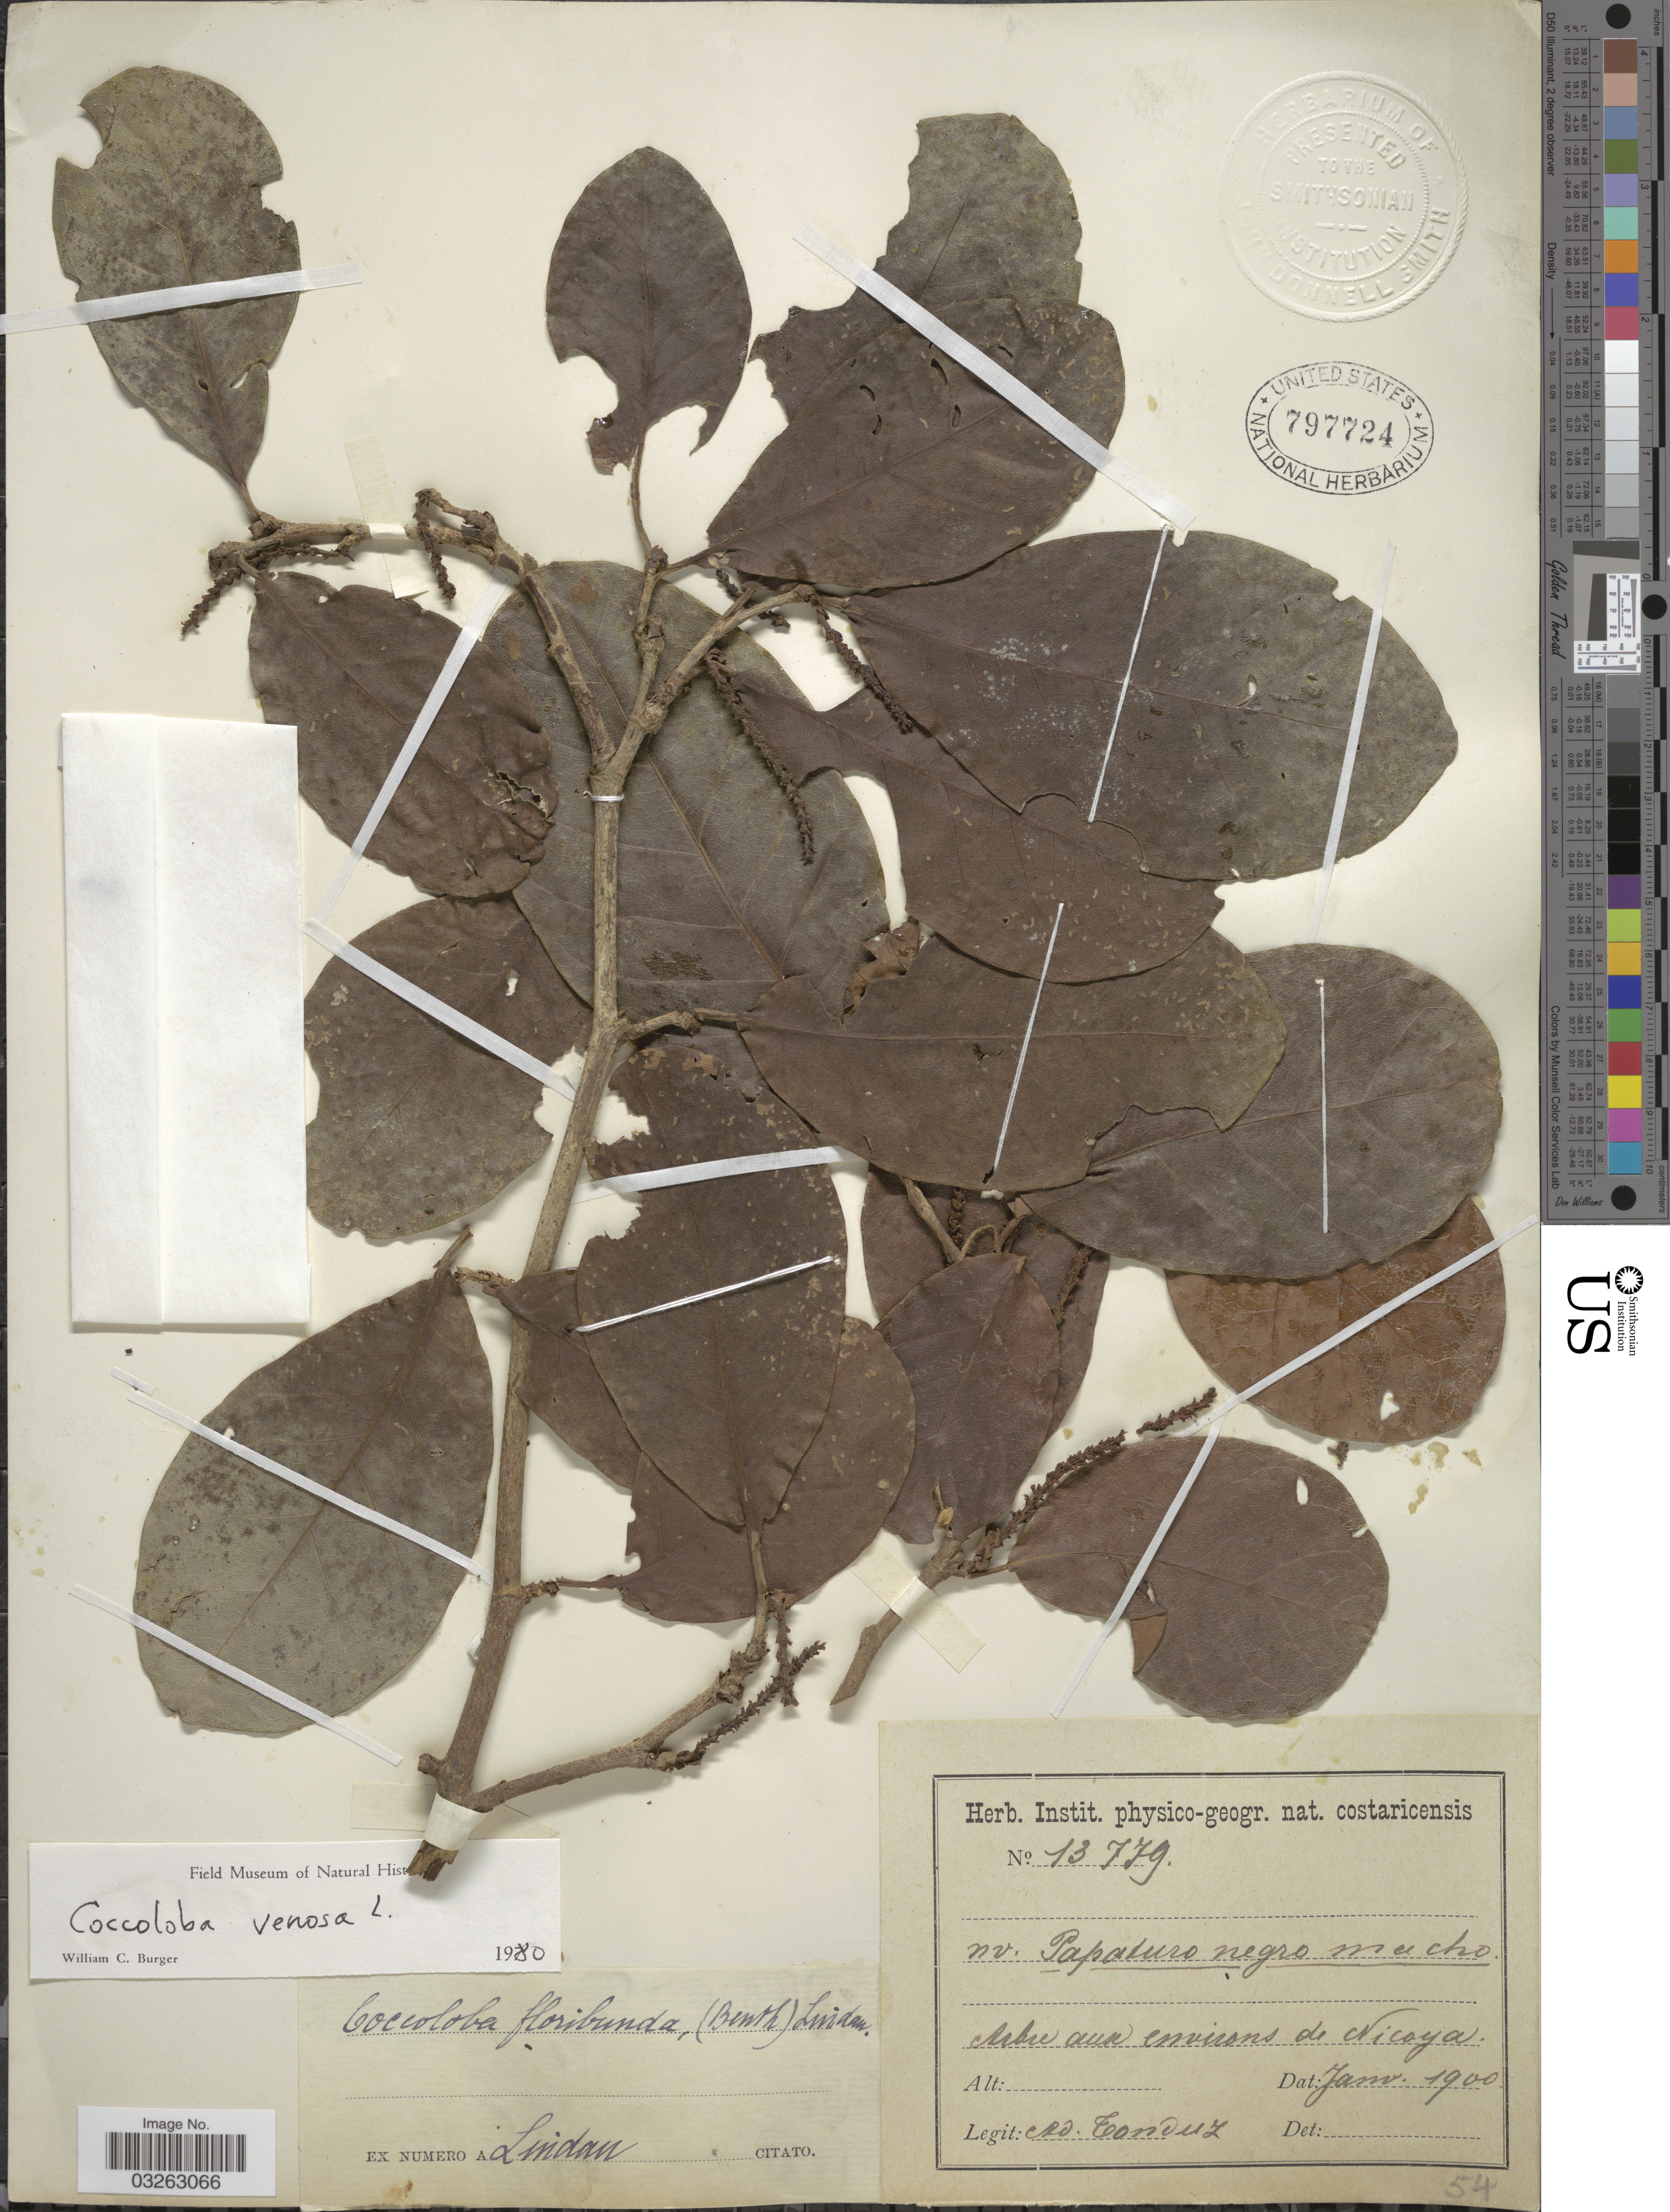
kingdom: Plantae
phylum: Tracheophyta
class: Magnoliopsida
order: Caryophyllales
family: Polygonaceae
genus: Coccoloba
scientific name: Coccoloba venosa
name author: L.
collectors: A. Tonduz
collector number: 13779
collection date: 1900-01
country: Costa Rica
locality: Arbre aux environs de Nicoya.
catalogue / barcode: US 797724